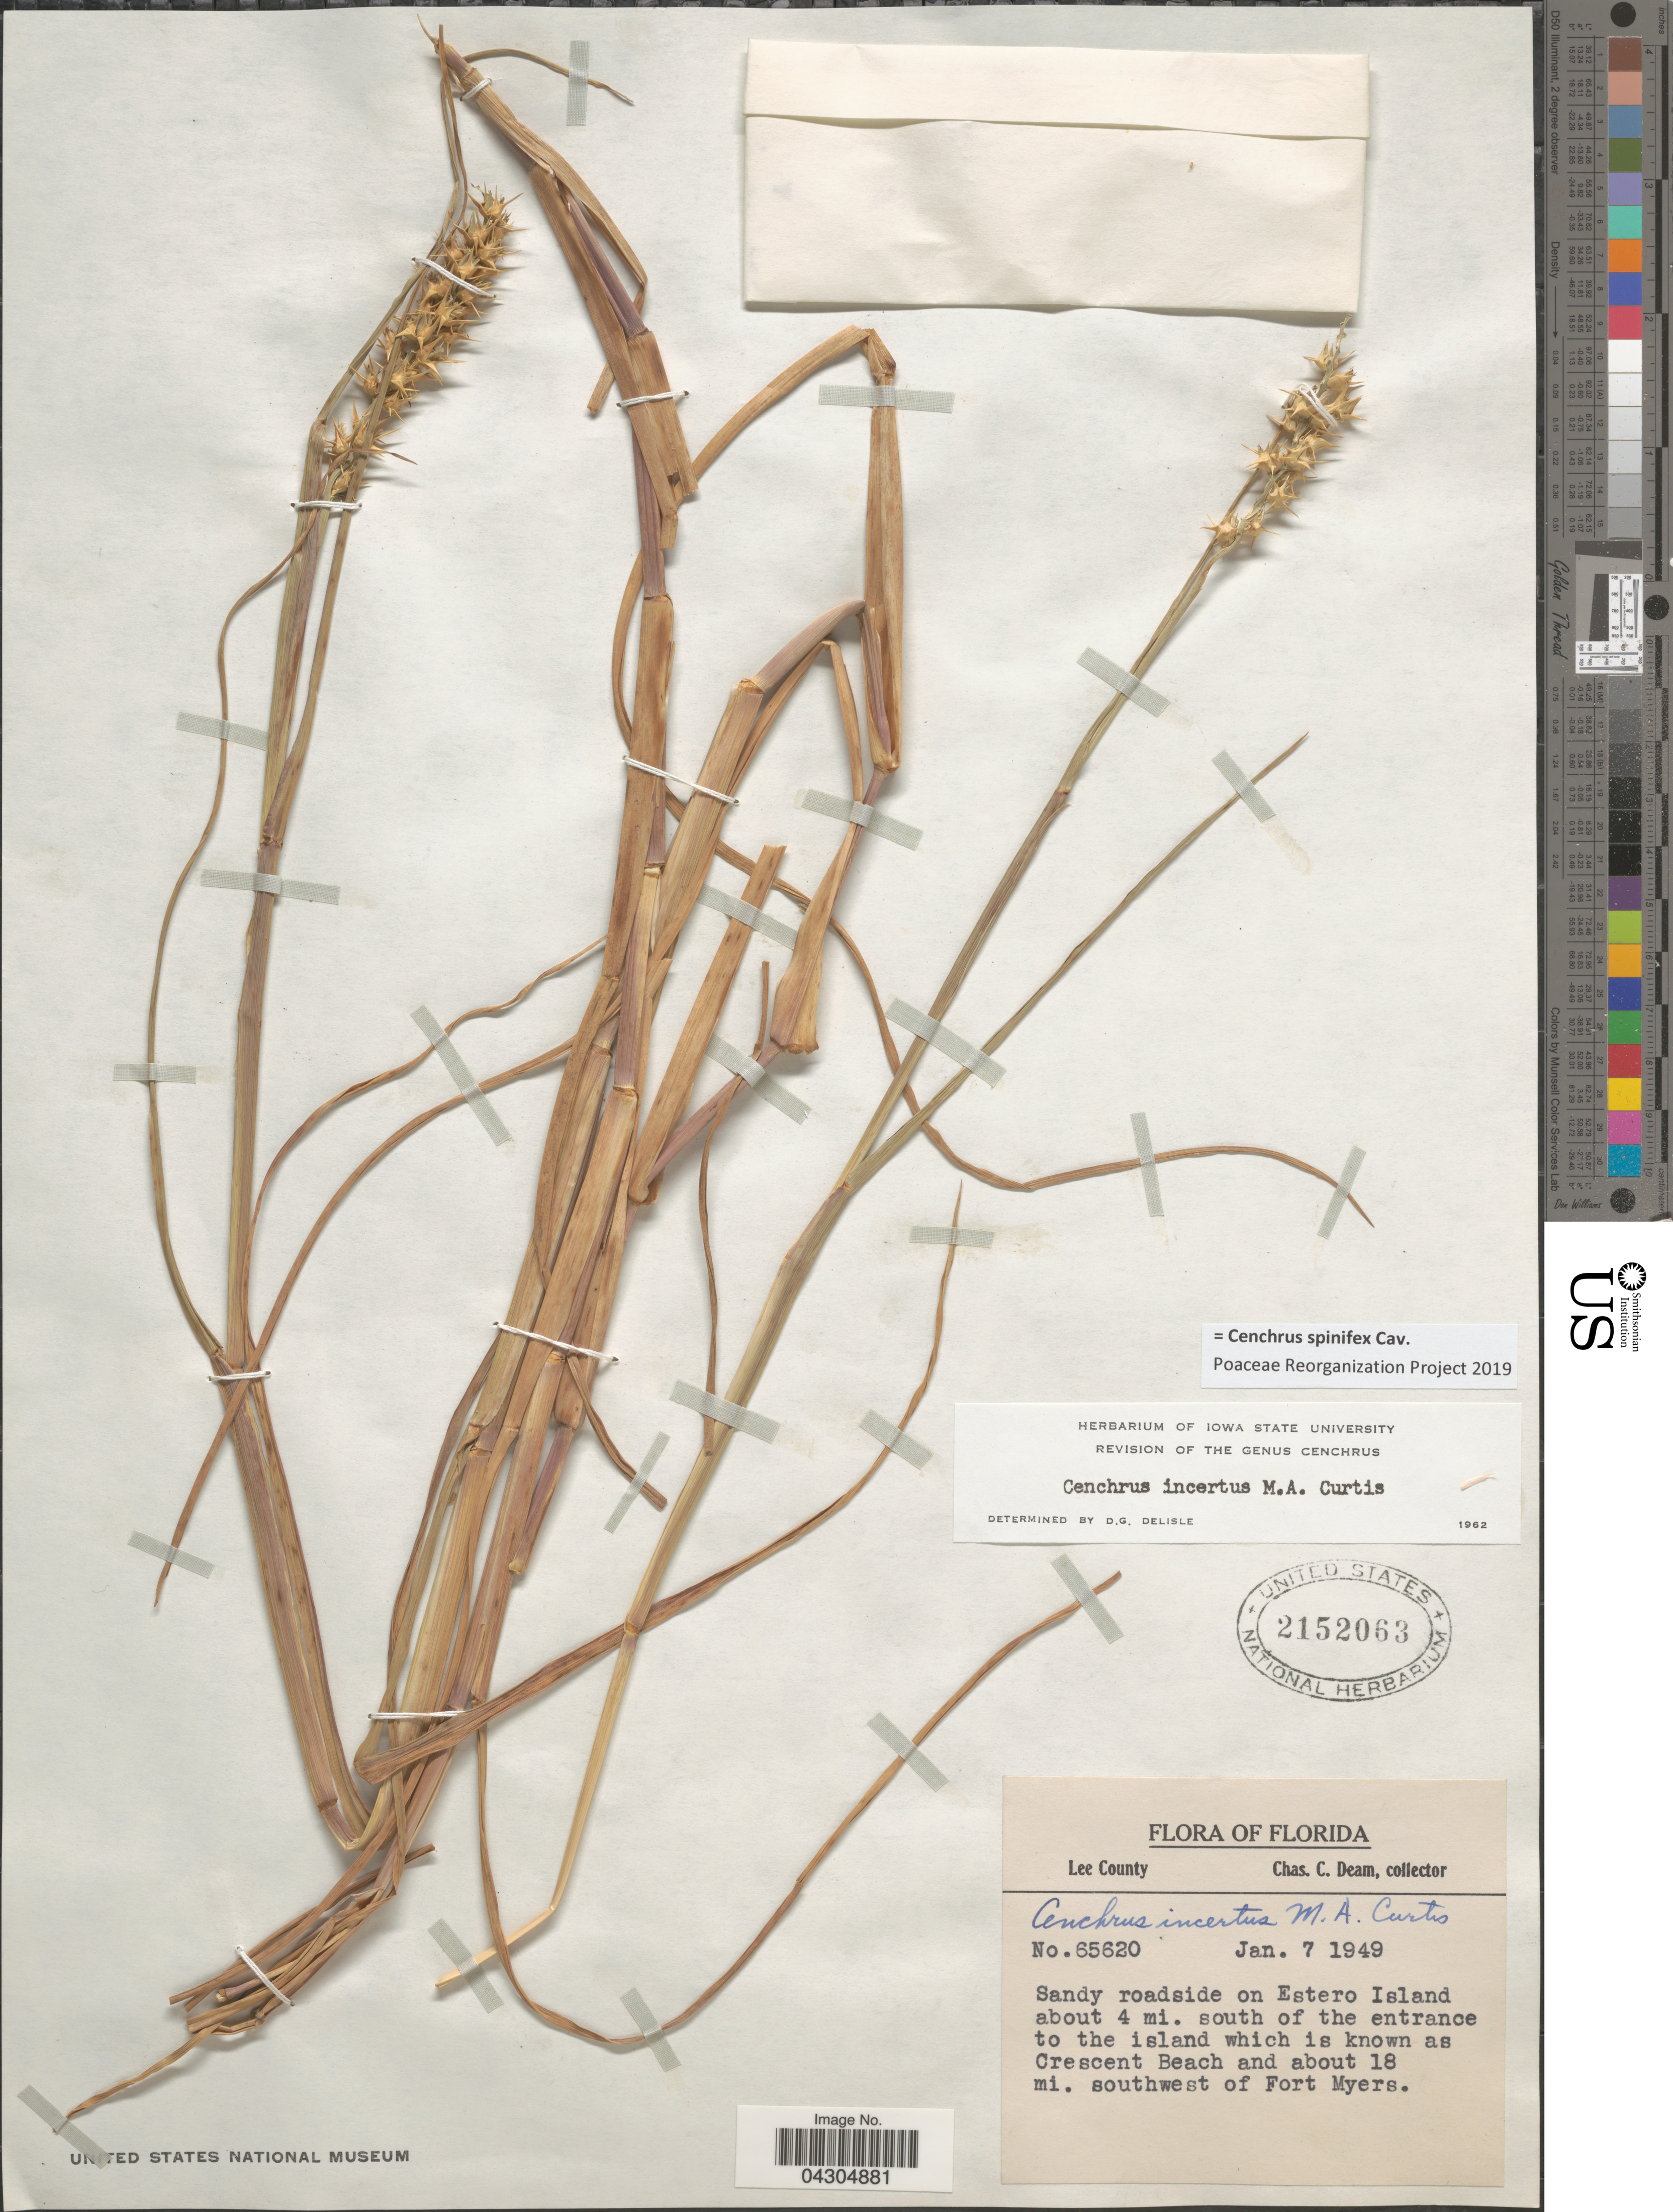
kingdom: Plantae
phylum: Tracheophyta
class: Liliopsida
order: Poales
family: Poaceae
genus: Cenchrus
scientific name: Cenchrus spinifex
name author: Cav.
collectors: C. C. Deam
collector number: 65620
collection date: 1949-01-07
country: United States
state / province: Florida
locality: Lee County. Sandy roadside on Estero Island about 4 mi. south of the entrance to the island which is known as Crescent Beach and about 18 mi. southwest of Fort Myers.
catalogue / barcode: US 2152063